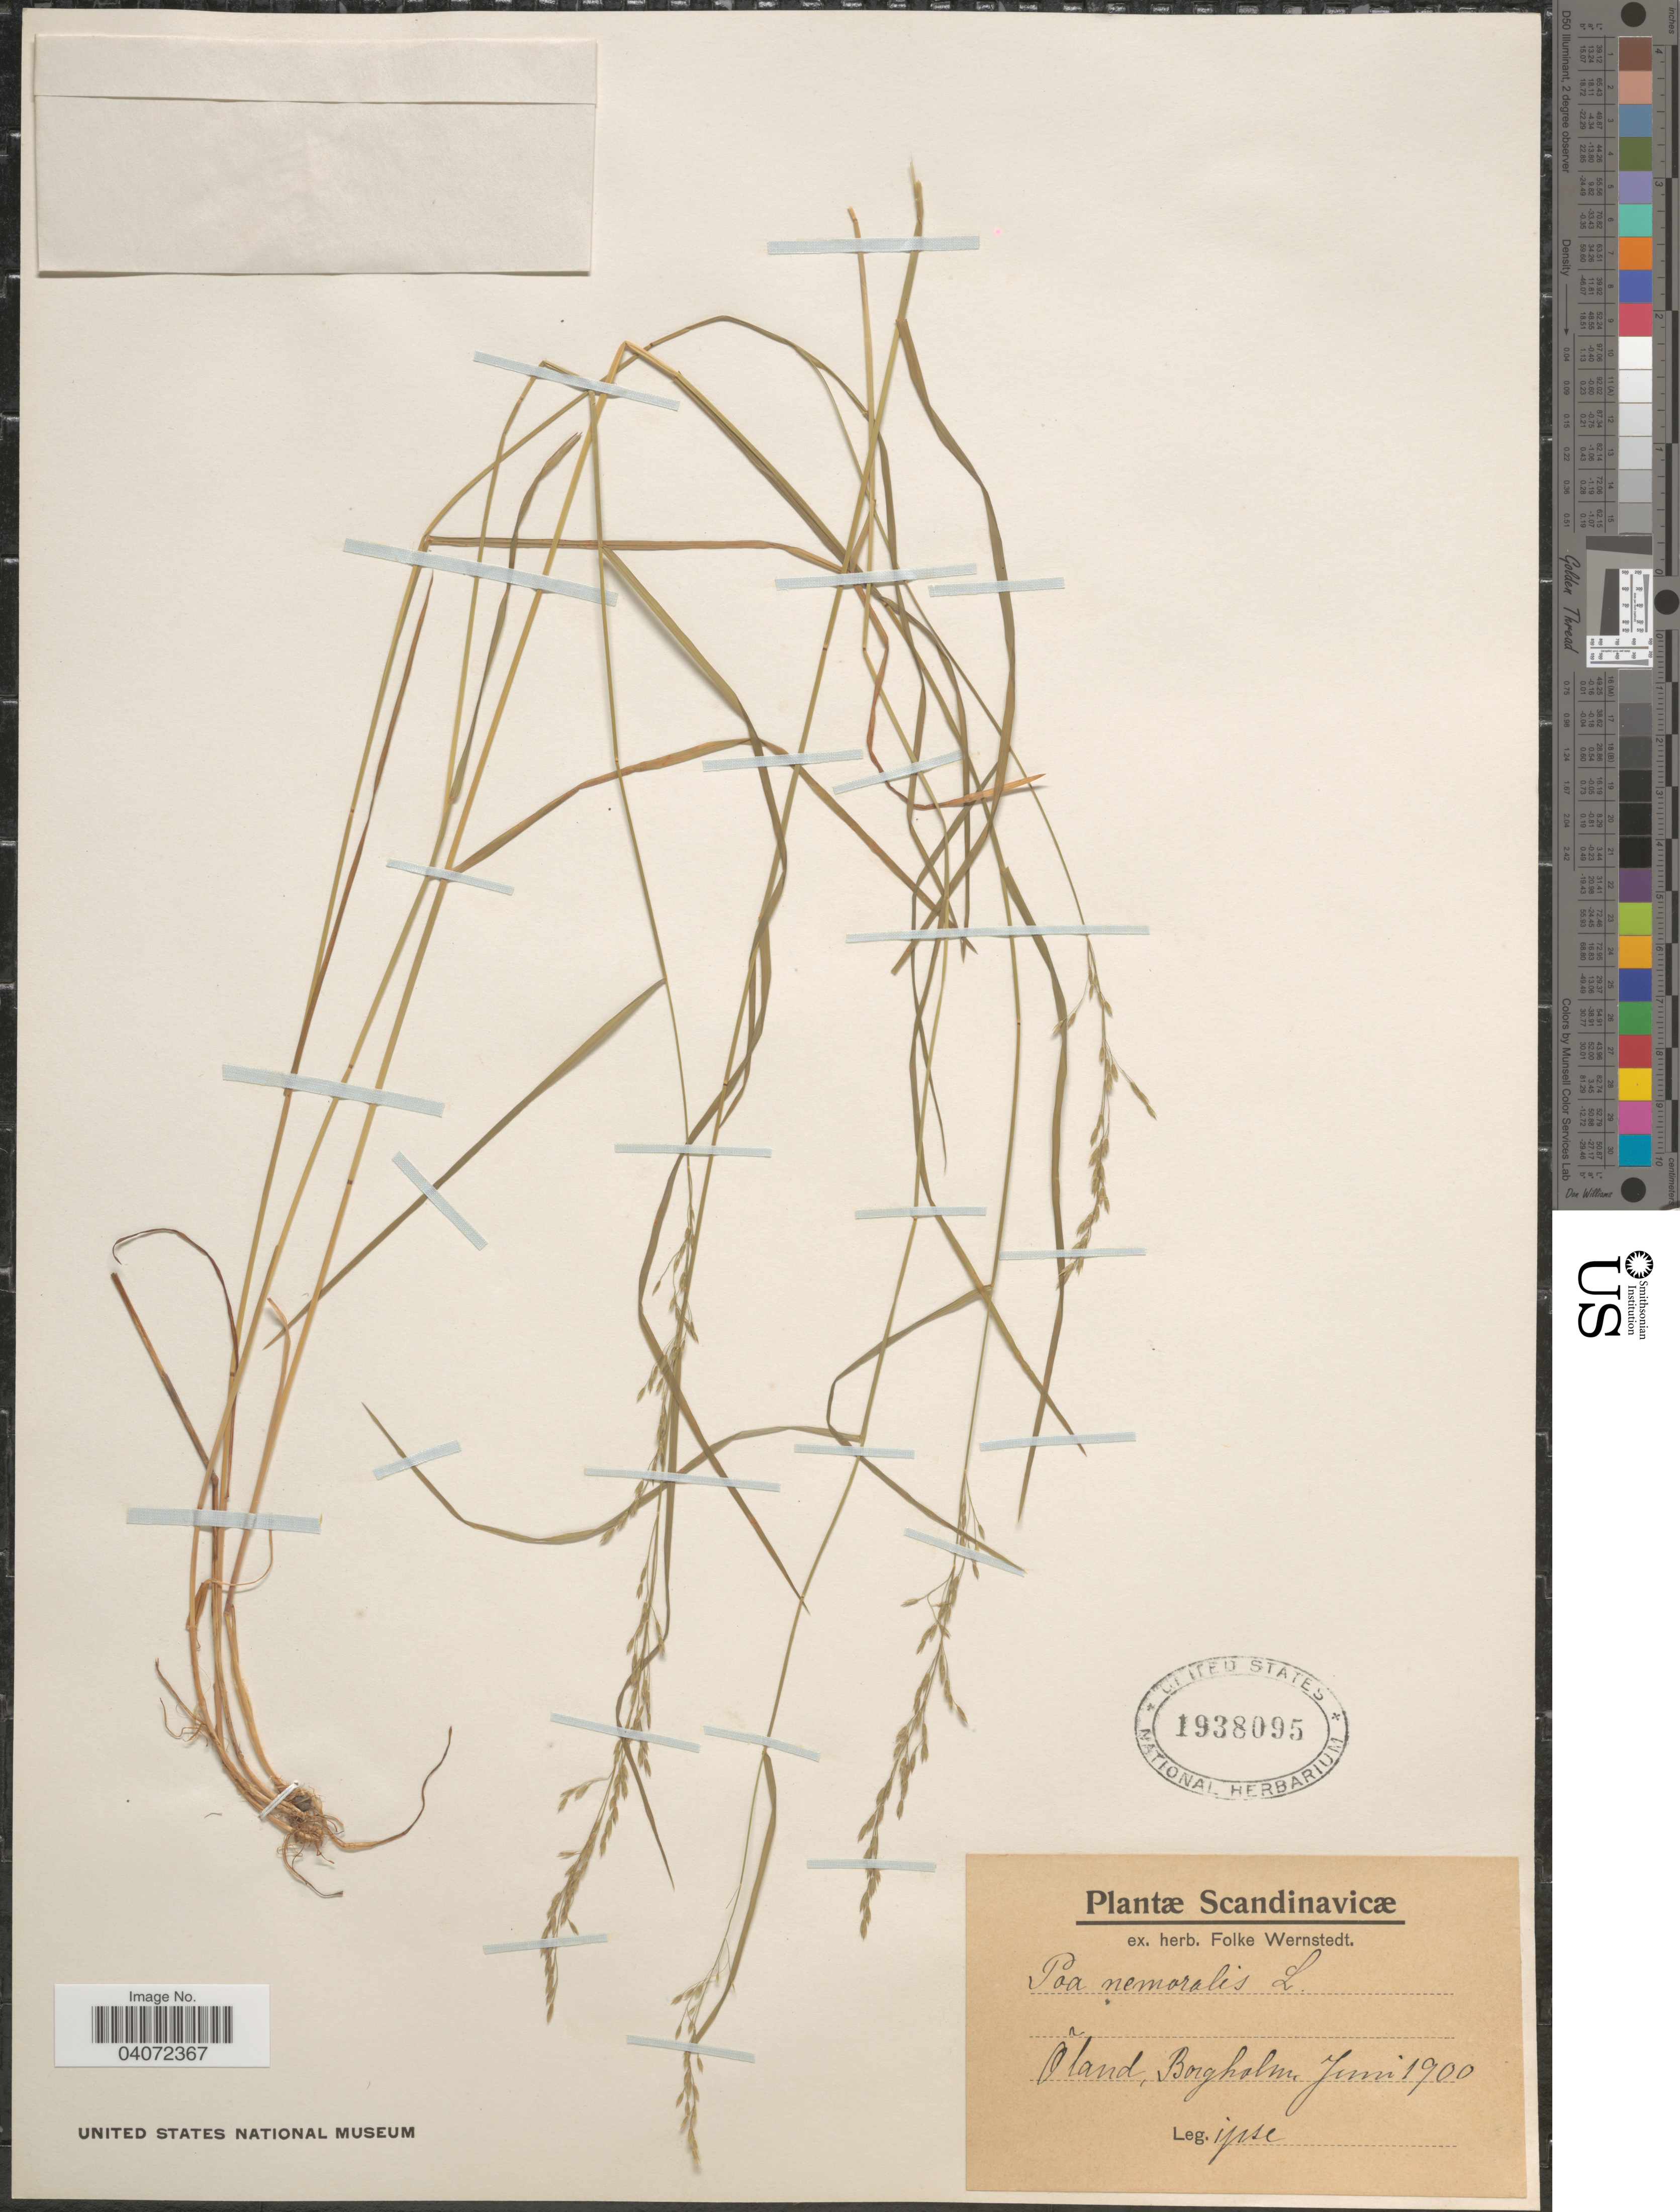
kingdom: Plantae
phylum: Tracheophyta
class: Liliopsida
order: Poales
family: Poaceae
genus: Poa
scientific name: Poa nemoralis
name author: L.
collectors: F. Wernstedt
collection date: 1900-06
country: Sweden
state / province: Kalmar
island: Oland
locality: Scandinavicæ. Õland, Borgholm.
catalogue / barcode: US 1938095